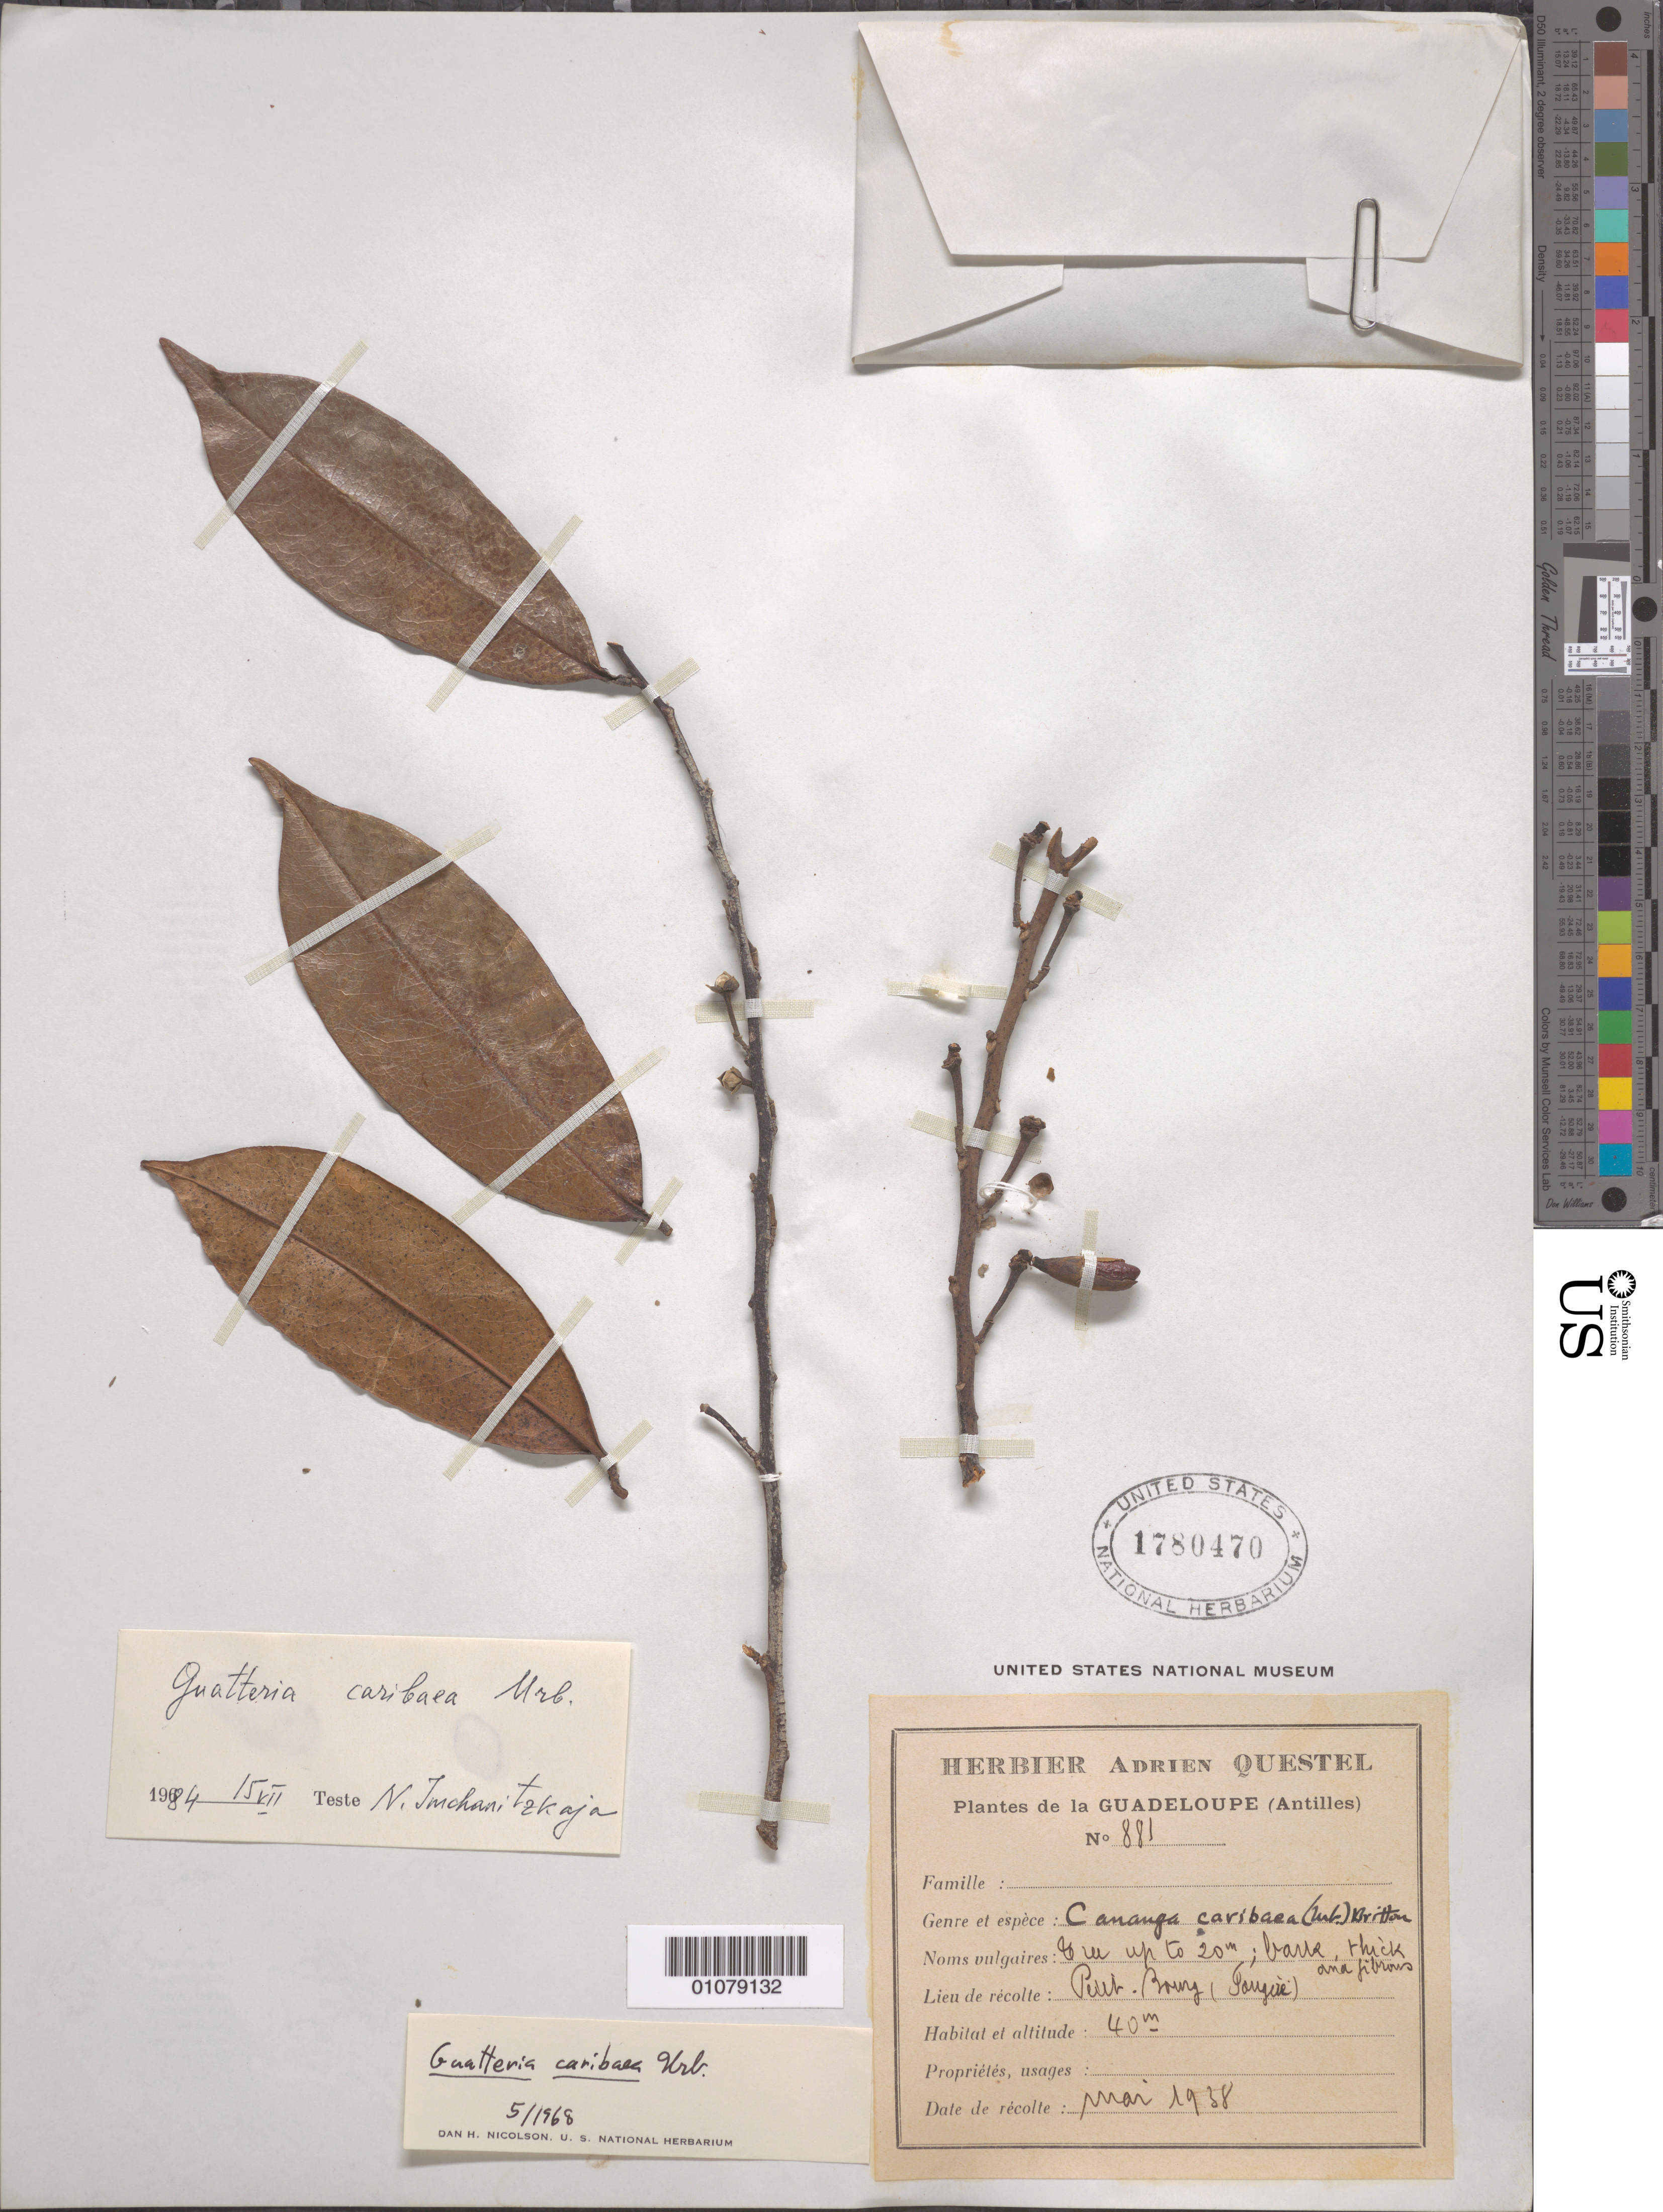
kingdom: Plantae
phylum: Tracheophyta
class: Magnoliopsida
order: Magnoliales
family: Annonaceae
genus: Guatteria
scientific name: Guatteria caribaea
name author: Urb.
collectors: A. Questel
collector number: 881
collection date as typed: May 1938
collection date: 1938-05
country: Guadeloupe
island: Basse Terre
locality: Petit Bourg (hard to read) (Tangeie)?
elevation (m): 40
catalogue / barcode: US 1780470